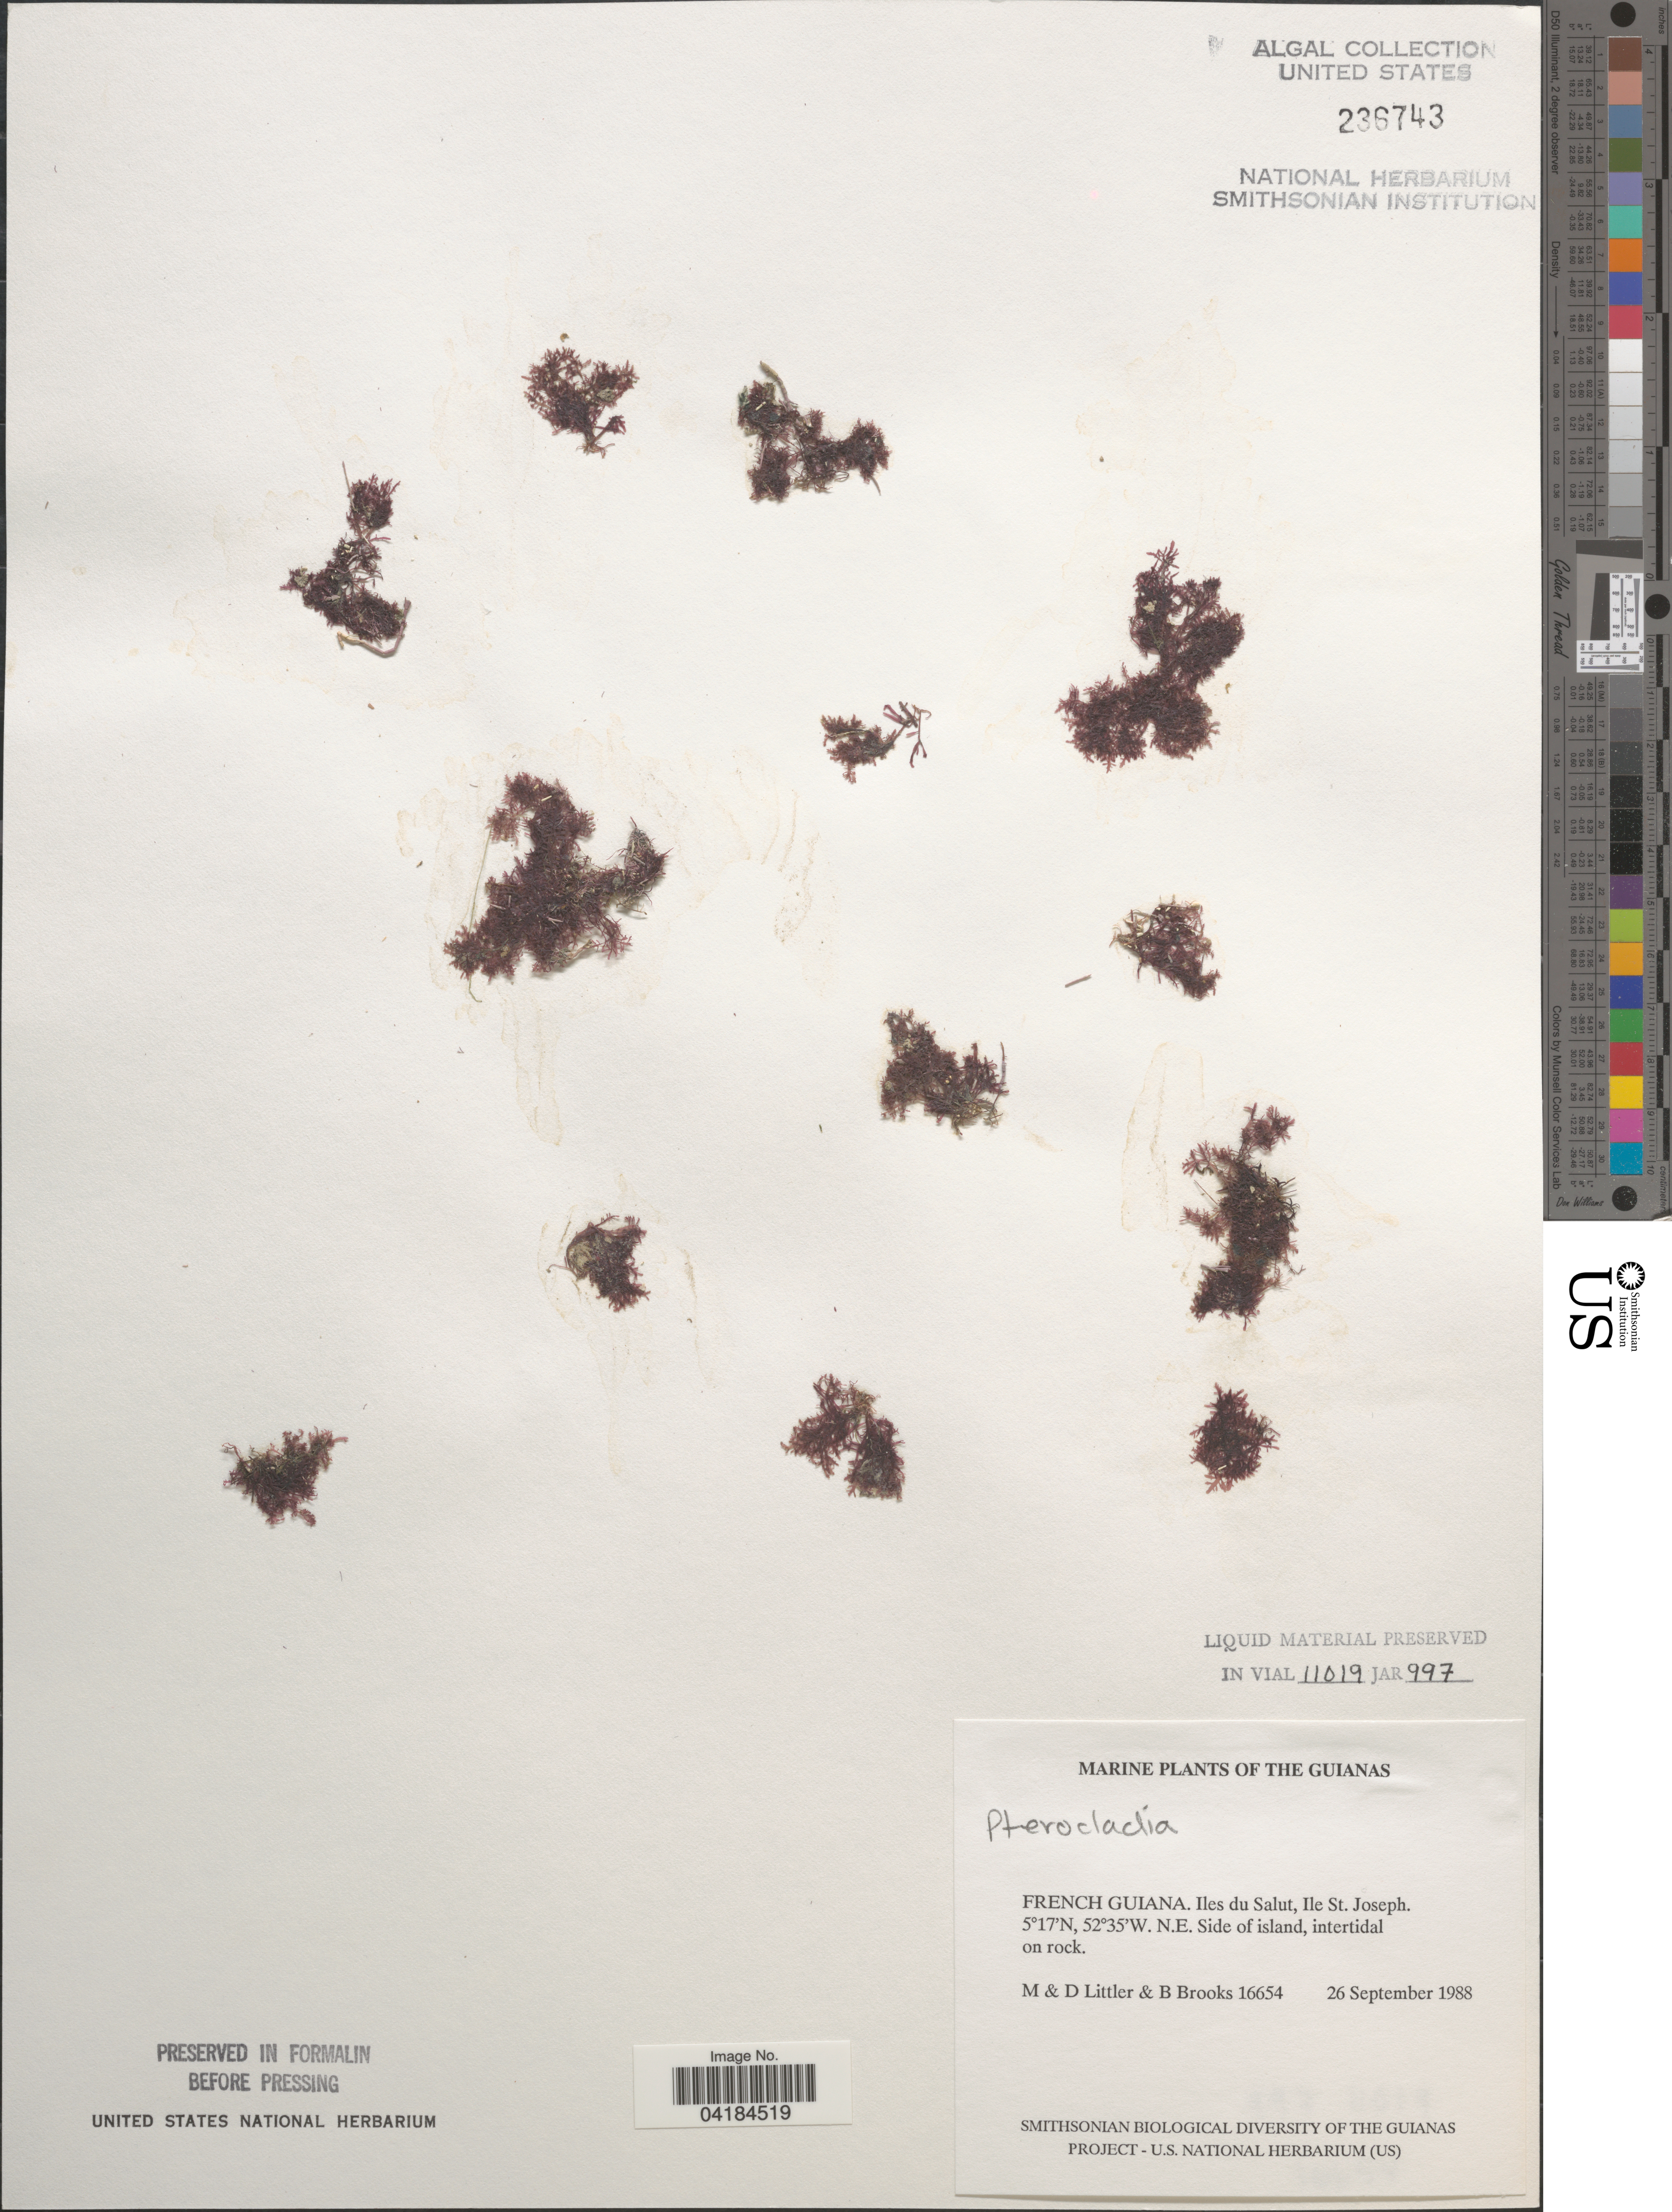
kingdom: Plantae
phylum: Rhodophyta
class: Florideophyceae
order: Gelidiales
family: Pterocladiaceae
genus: Pterocladia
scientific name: Pterocladia sp.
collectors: M. Littler, D. S. Littler & B. Brooks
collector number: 16654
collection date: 1988-09-26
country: French Guiana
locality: The Guianas. Iles du Salut, Ile St. Joseph. N.E. Side of island, intertidal on rock.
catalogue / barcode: US 236743